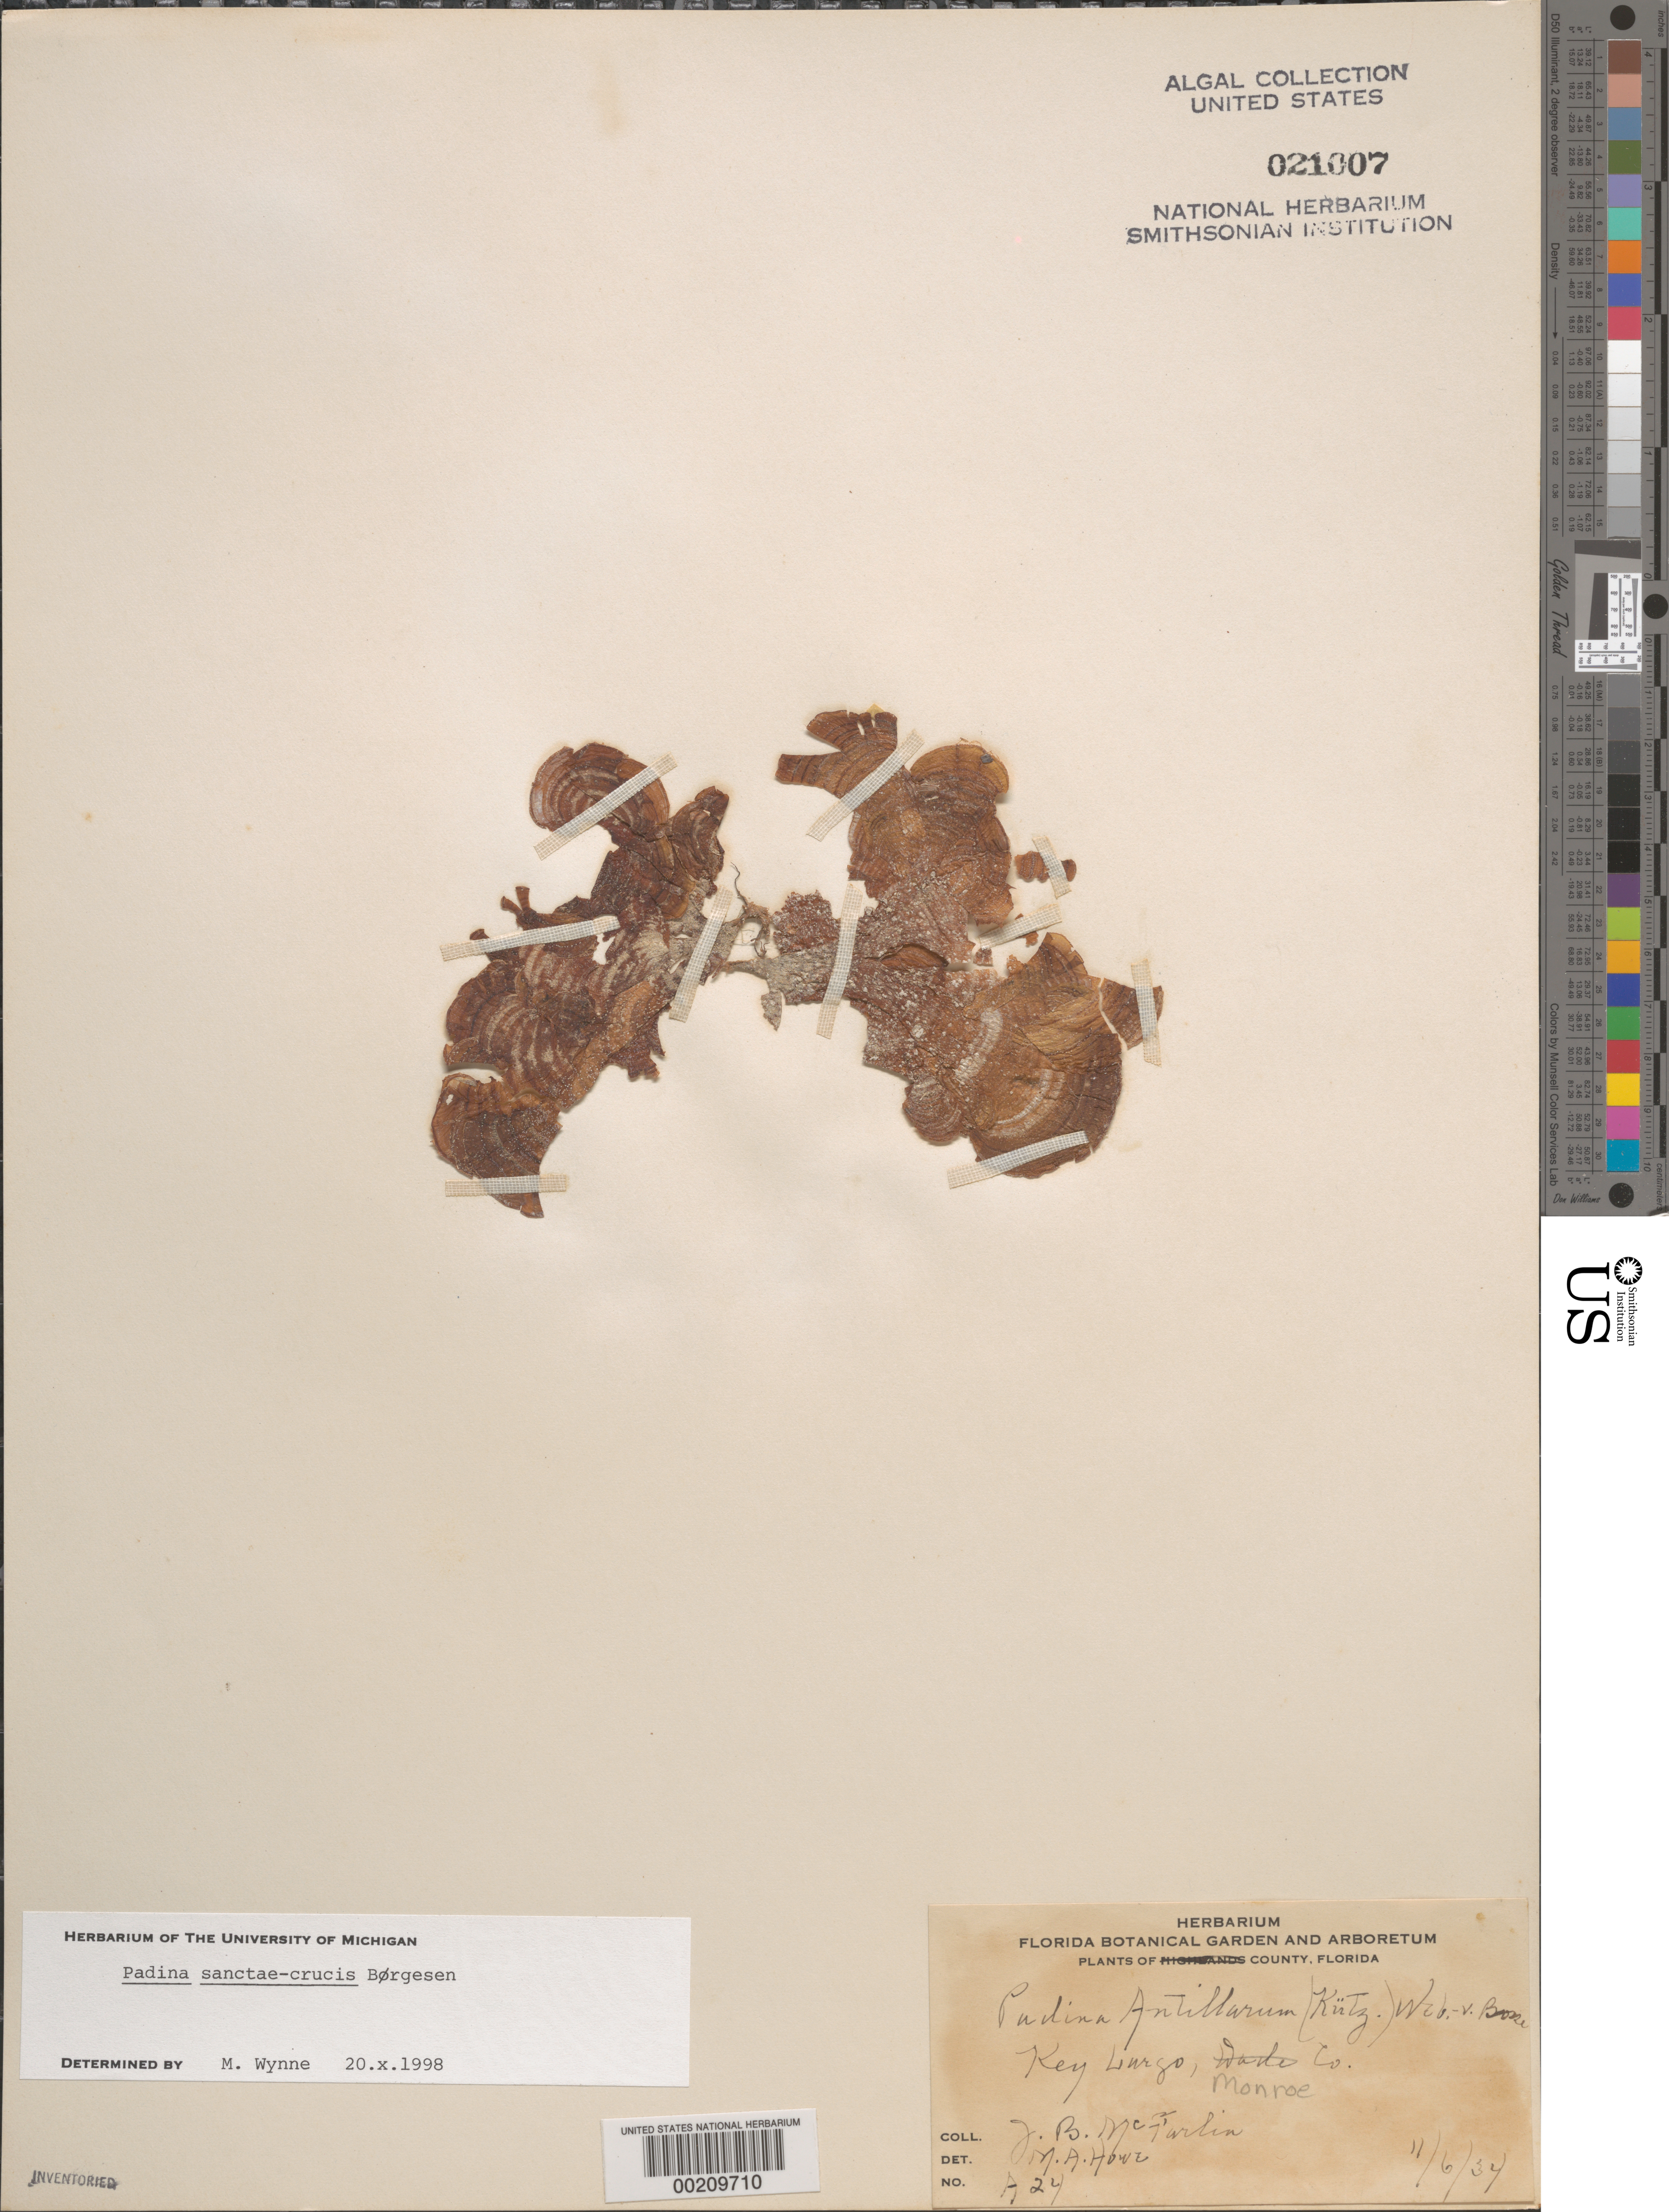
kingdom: Chromista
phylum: Ochrophyta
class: Phaeophyceae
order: Dictyotales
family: Dictyotaceae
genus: Padina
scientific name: Padina sanctae-crucis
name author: Børgesen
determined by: Wynne, M. J.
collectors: J. McFarlin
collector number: A24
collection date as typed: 06 Nov 1934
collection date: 1934-11-06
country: United States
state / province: Florida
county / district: Monroe County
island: Key Largo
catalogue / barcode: US 21007